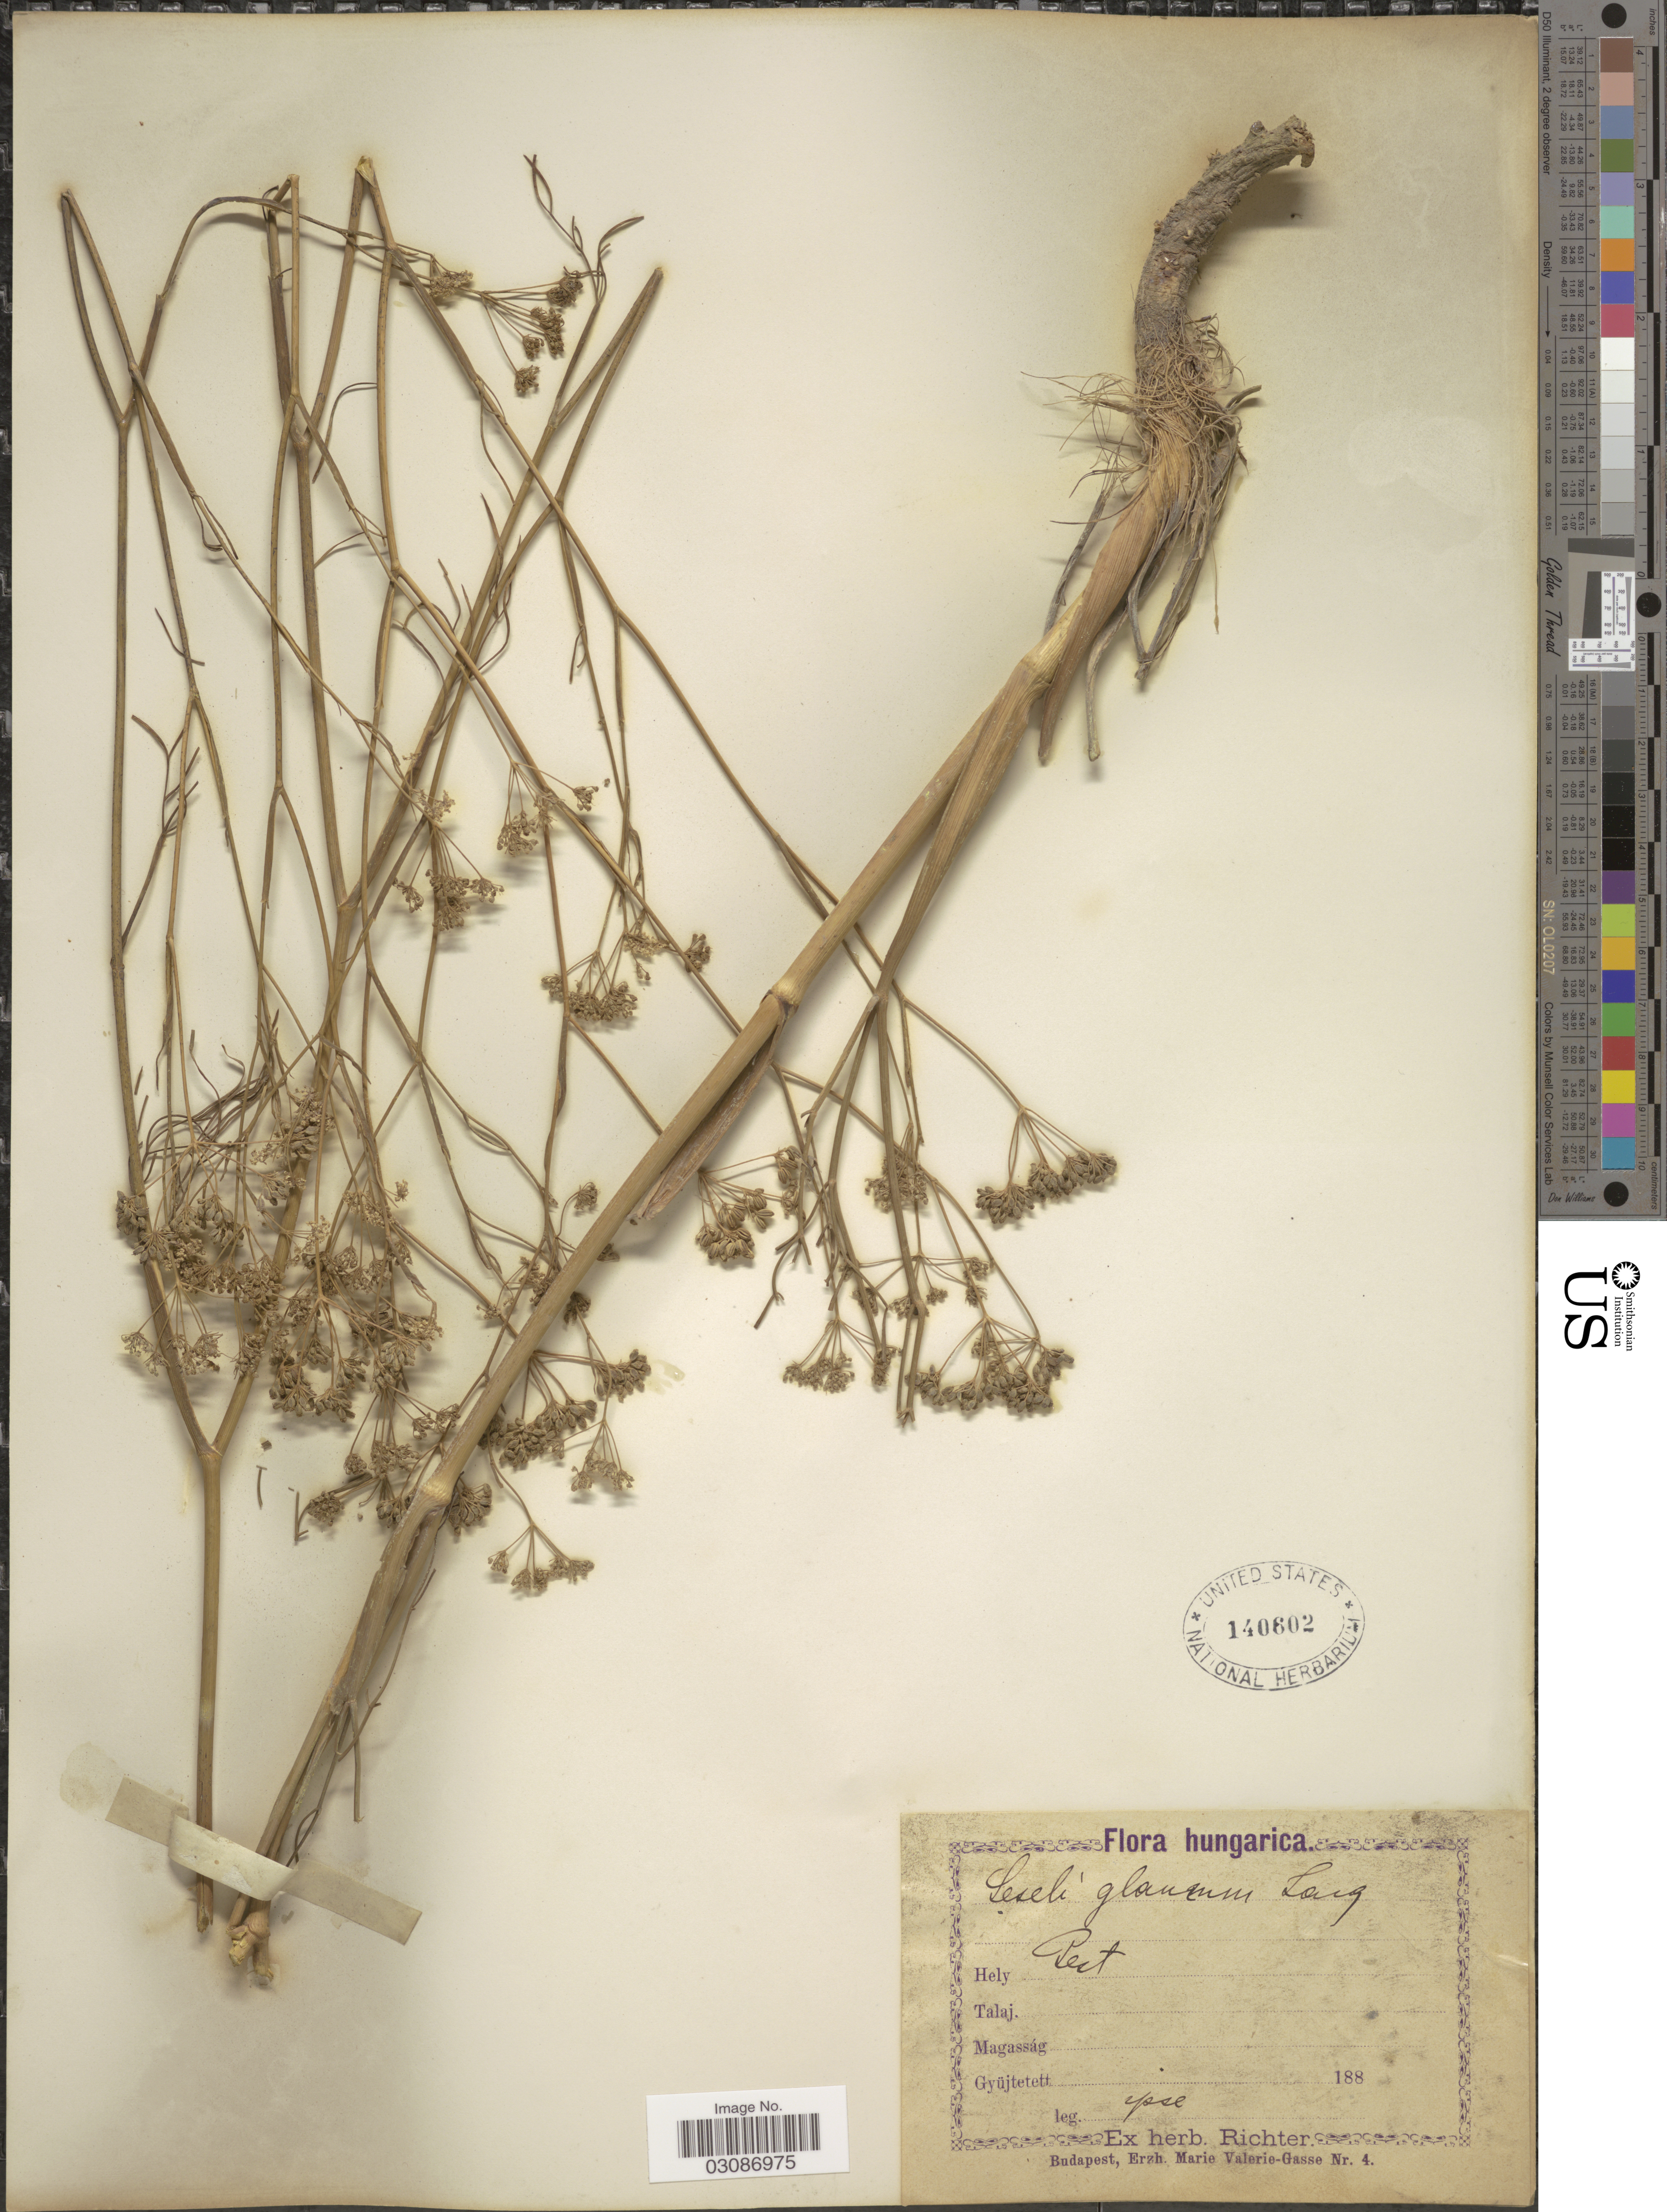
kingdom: Plantae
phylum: Tracheophyta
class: Magnoliopsida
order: Apiales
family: Apiaceae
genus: Seseli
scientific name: Seseli glaucum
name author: Jacq.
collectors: -- Richter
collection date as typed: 188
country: Hungary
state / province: Budapest, Capital District of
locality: Pest.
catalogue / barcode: US 140602